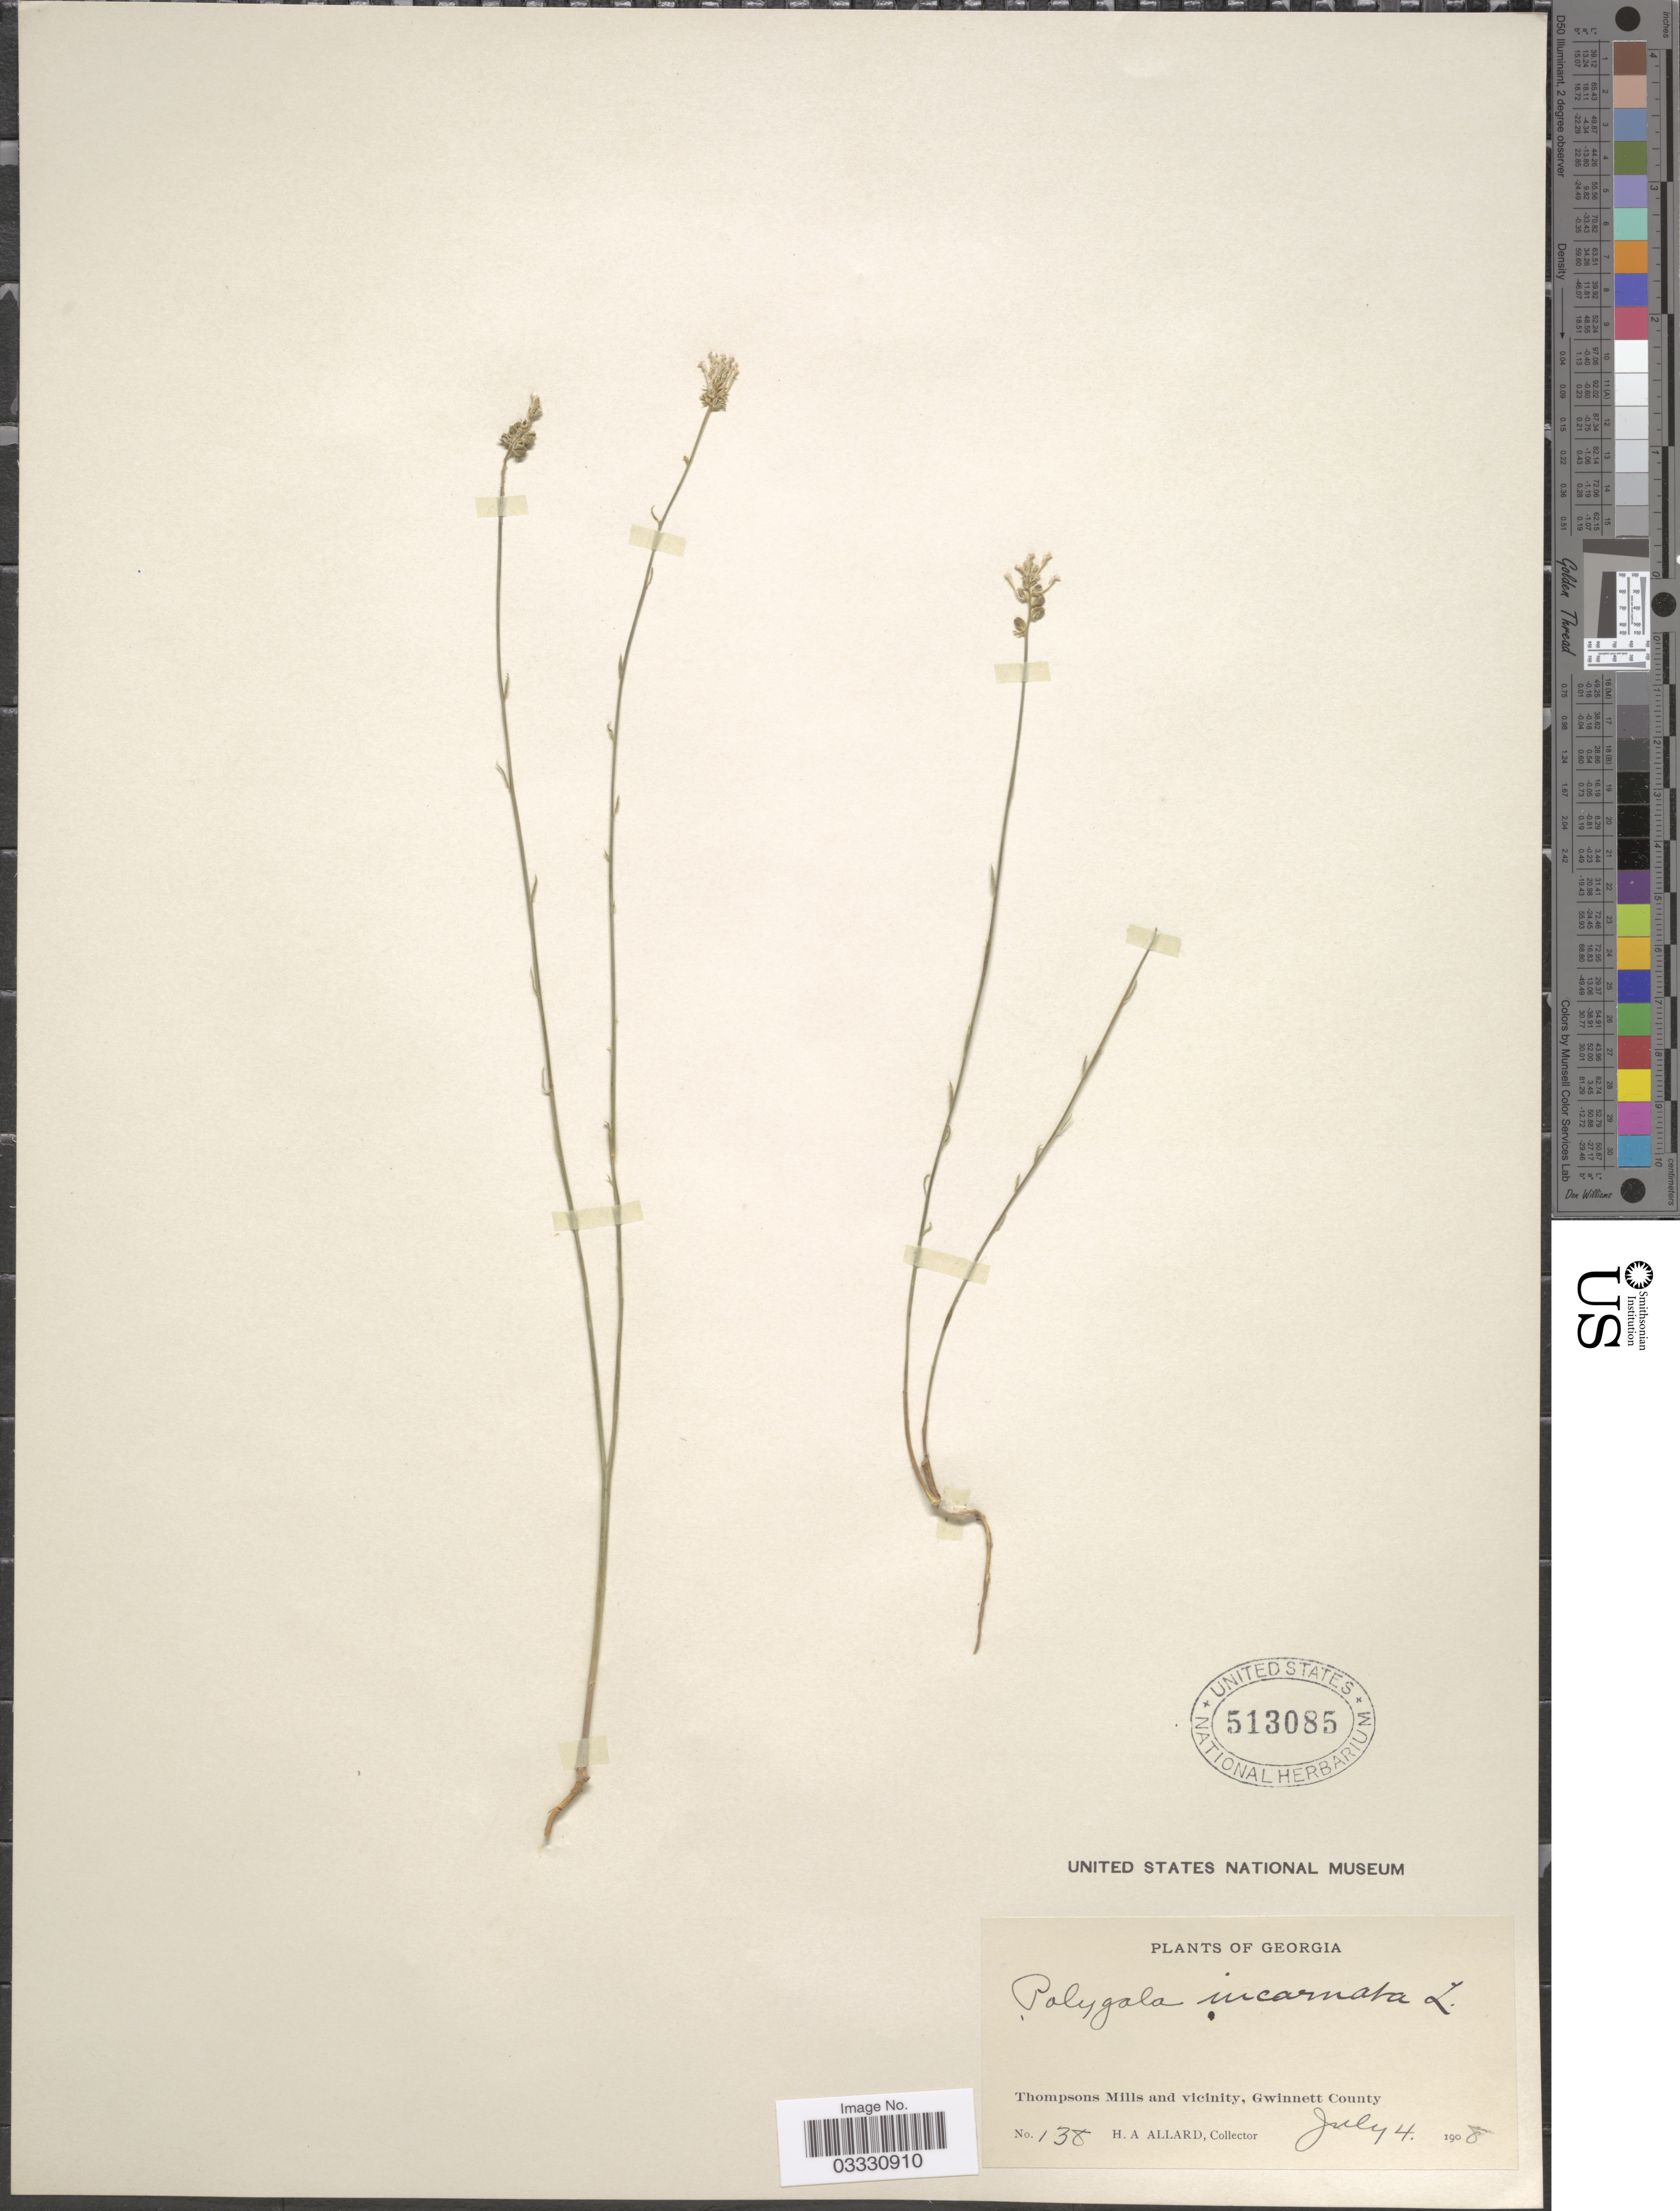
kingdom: Plantae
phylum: Tracheophyta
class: Magnoliopsida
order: Fabales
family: Polygalaceae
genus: Polygala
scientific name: Polygala incarnata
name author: L.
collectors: H. A. Allard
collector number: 138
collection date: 1908-07-04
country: United States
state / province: Georgia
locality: Thompsons Mills and vicinity, Gwinnett County.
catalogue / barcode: US 513085